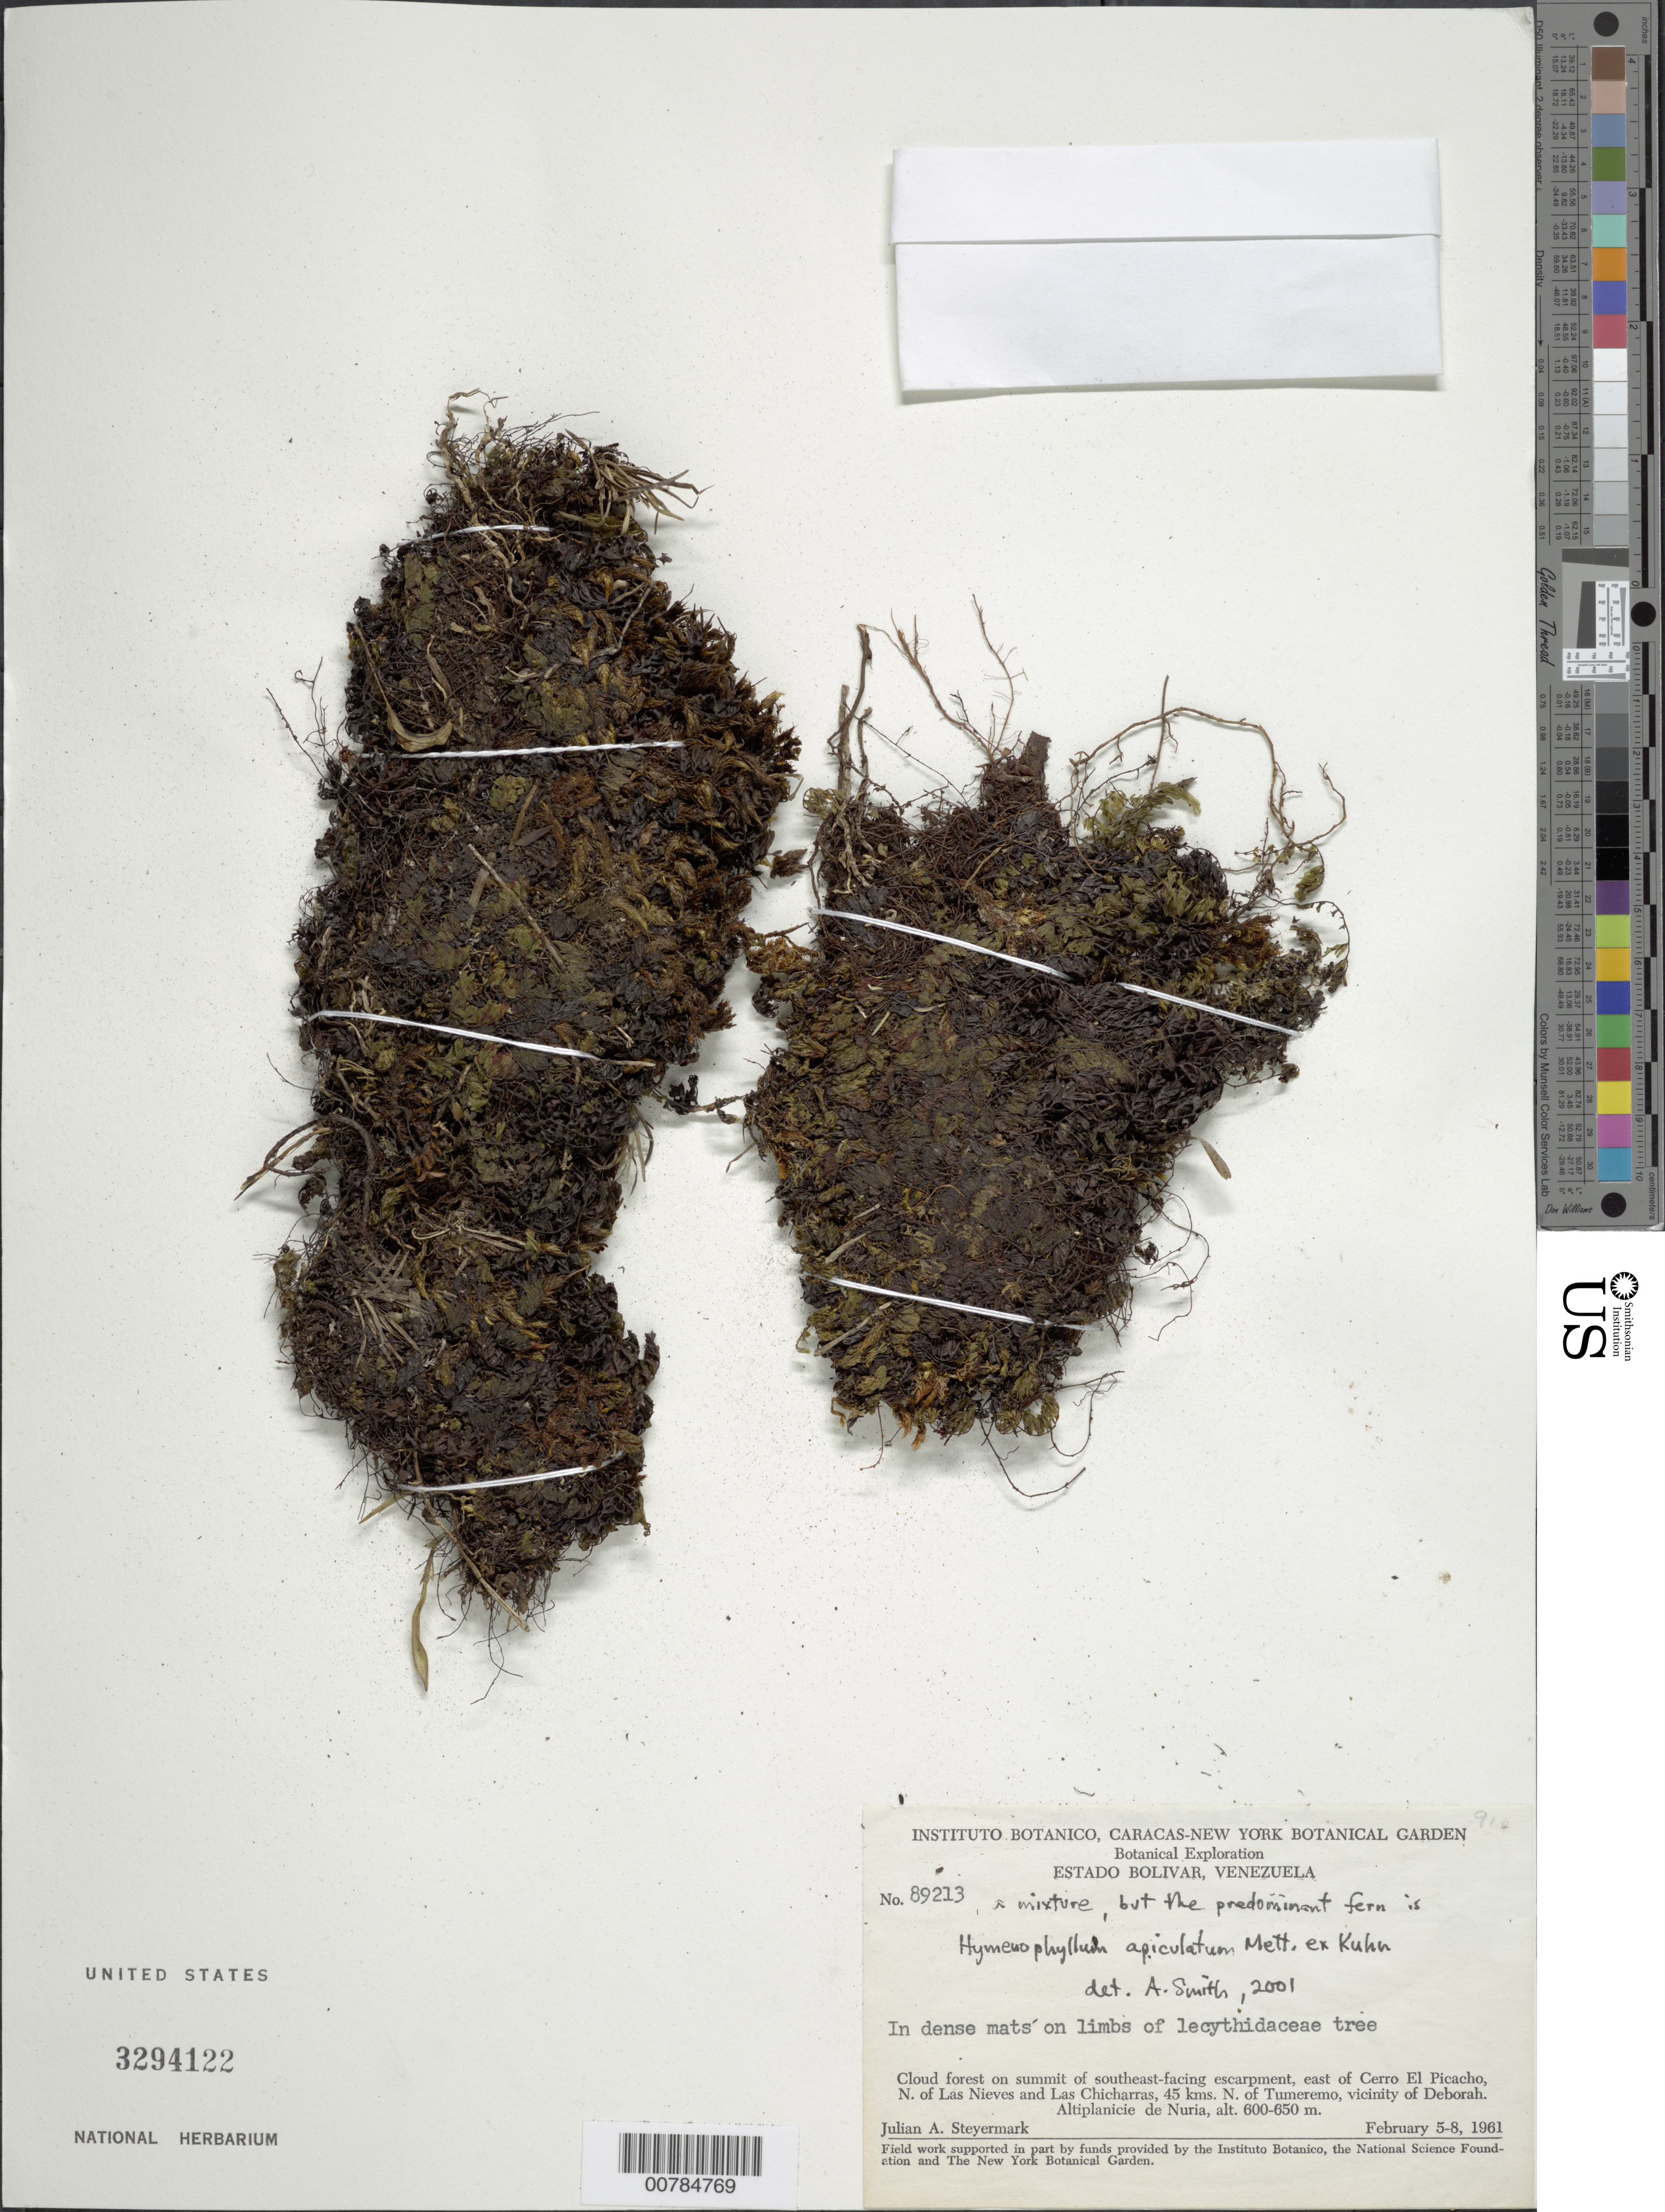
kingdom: Plantae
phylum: Tracheophyta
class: Polypodiopsida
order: Hymenophyllales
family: Hymenophyllaceae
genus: Hymenophyllum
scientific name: Hymenophyllum apiculatum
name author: Mett. ex Kuhn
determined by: Smith, A.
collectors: J. Steyermark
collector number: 89213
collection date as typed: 5-Feb-61 to 8-Feb-61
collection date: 1961-02-05/1961-02-08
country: Venezuela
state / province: Bolívar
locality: Cerro El Picacho, E of, N of Las Nieves & Las Chicharras, 45 km N of Tumeremo; vic of Deborah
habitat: Cloud forest on summit of southeast-facing escarpment; on limbs of Lecythidaceae tree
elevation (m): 600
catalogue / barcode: US 3294122